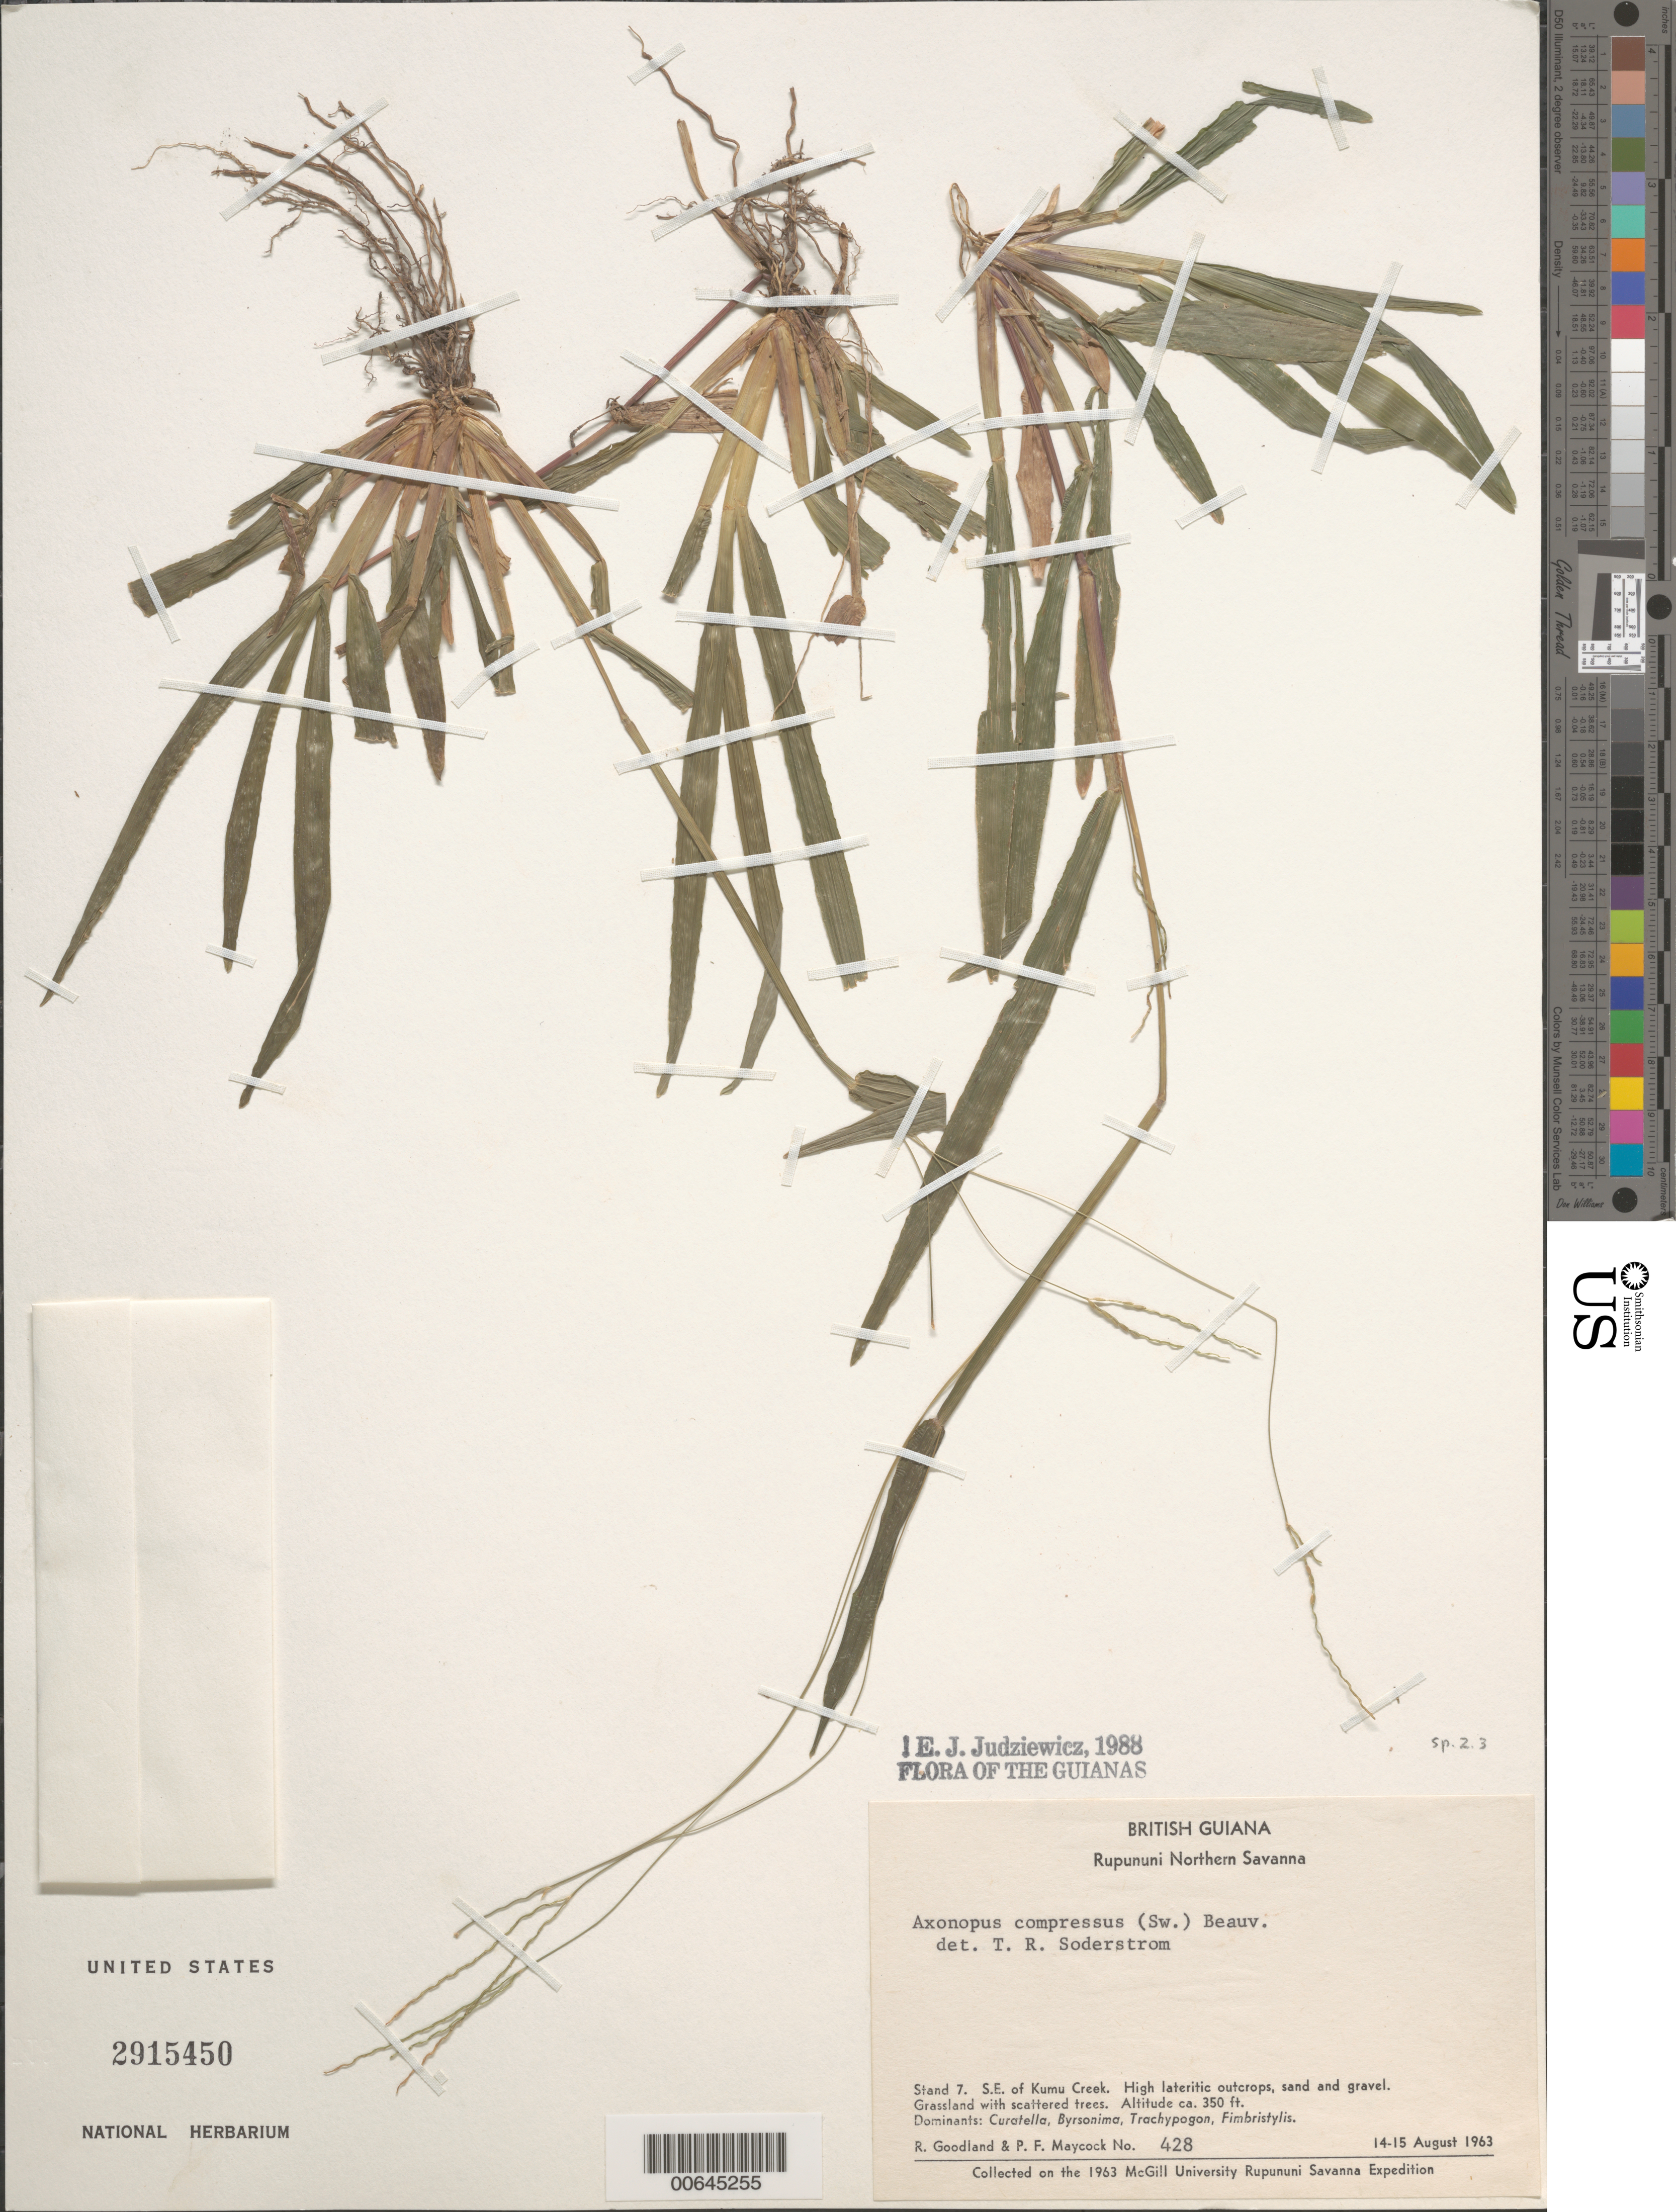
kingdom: Plantae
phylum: Tracheophyta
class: Liliopsida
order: Poales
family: Poaceae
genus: Axonopus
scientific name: Axonopus compressus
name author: (Sw.) P. Beauv.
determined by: Judziewicz, E. J.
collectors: R. Goodland & P. Maycock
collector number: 428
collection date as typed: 14-Aug-63 to 15-Aug-63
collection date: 1963-08-14/1963-08-15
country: Guyana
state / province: U. Takutu-U. Essequibo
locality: Rupununi Northern Savanna, SE of Kumu Creek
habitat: High lateritic outcrops, sand & gravel. grassland scattered with trees. Dominants: Curatella, Byrsonima, Trachypogon, Fimbristylis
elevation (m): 107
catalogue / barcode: US 2915450